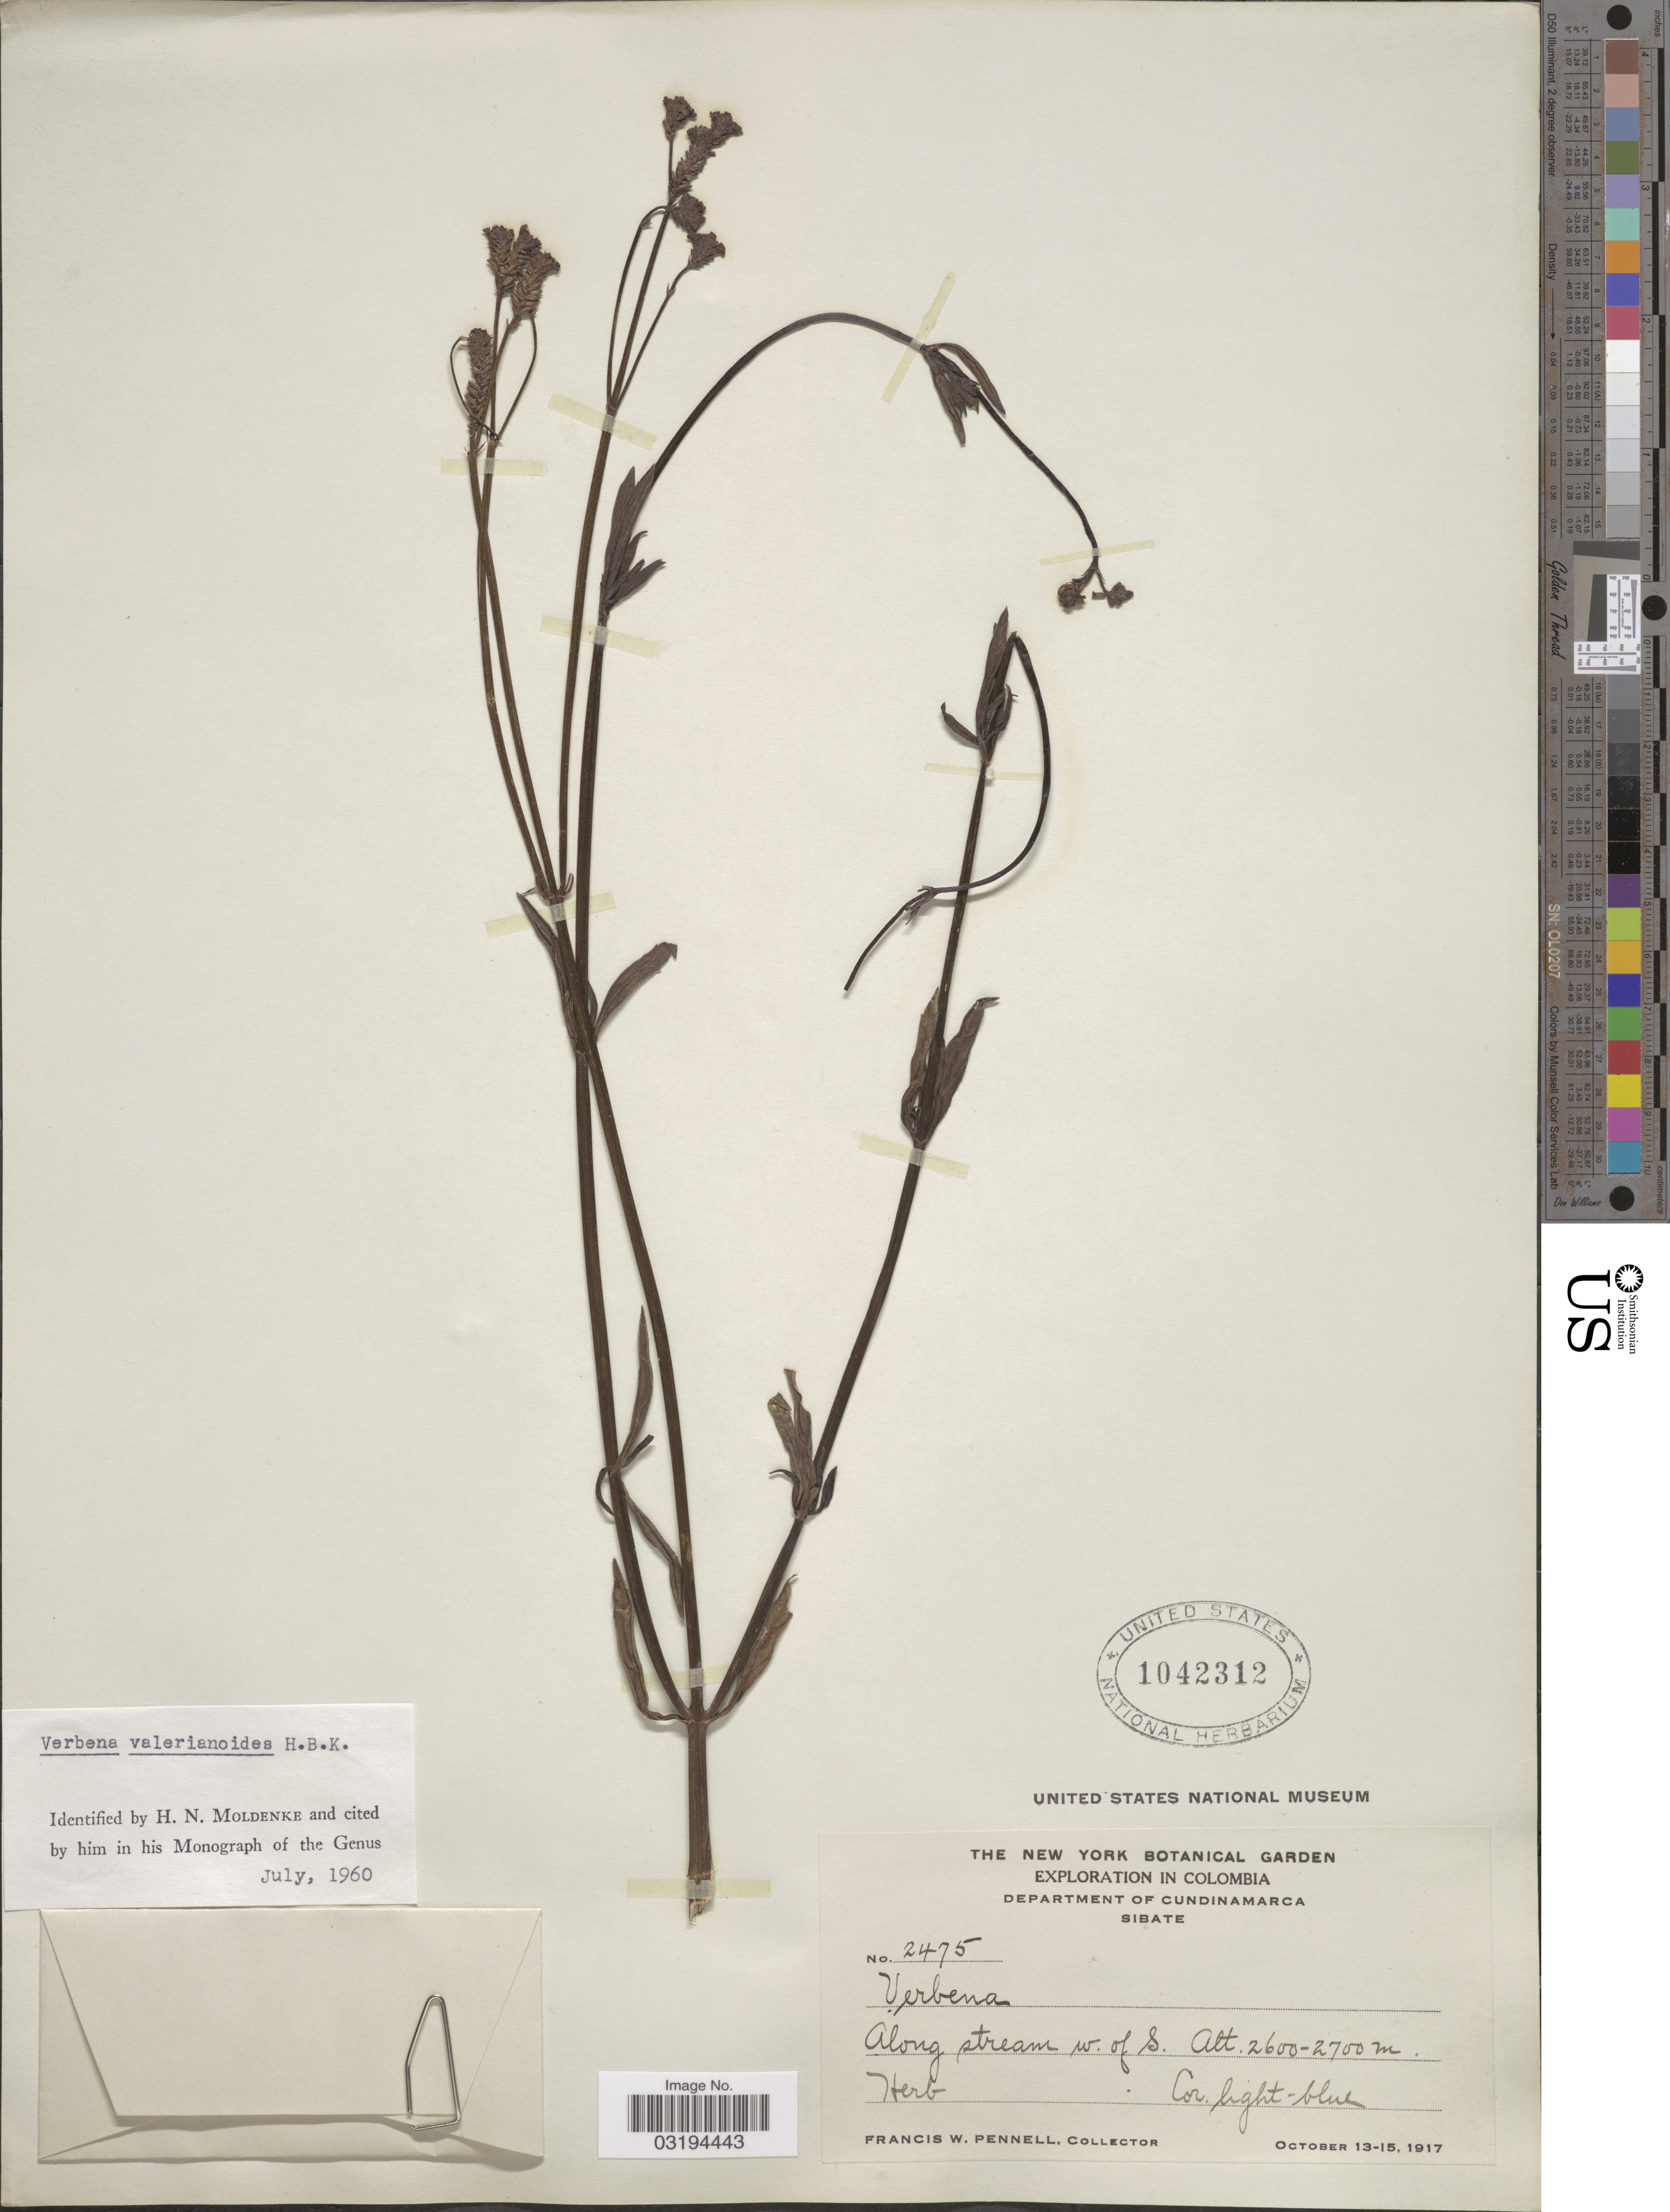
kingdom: Plantae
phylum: Tracheophyta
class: Magnoliopsida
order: Lamiales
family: Verbenaceae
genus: Verbena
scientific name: Verbena valerianoides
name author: Kunth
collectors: F. W. Pennell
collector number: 2475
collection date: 1917-10-13/1917-10-15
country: Colombia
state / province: Cundinamarca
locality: Department of Cundinamarca, Sibate, Along stream w. of s.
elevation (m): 2600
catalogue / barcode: US 1042312